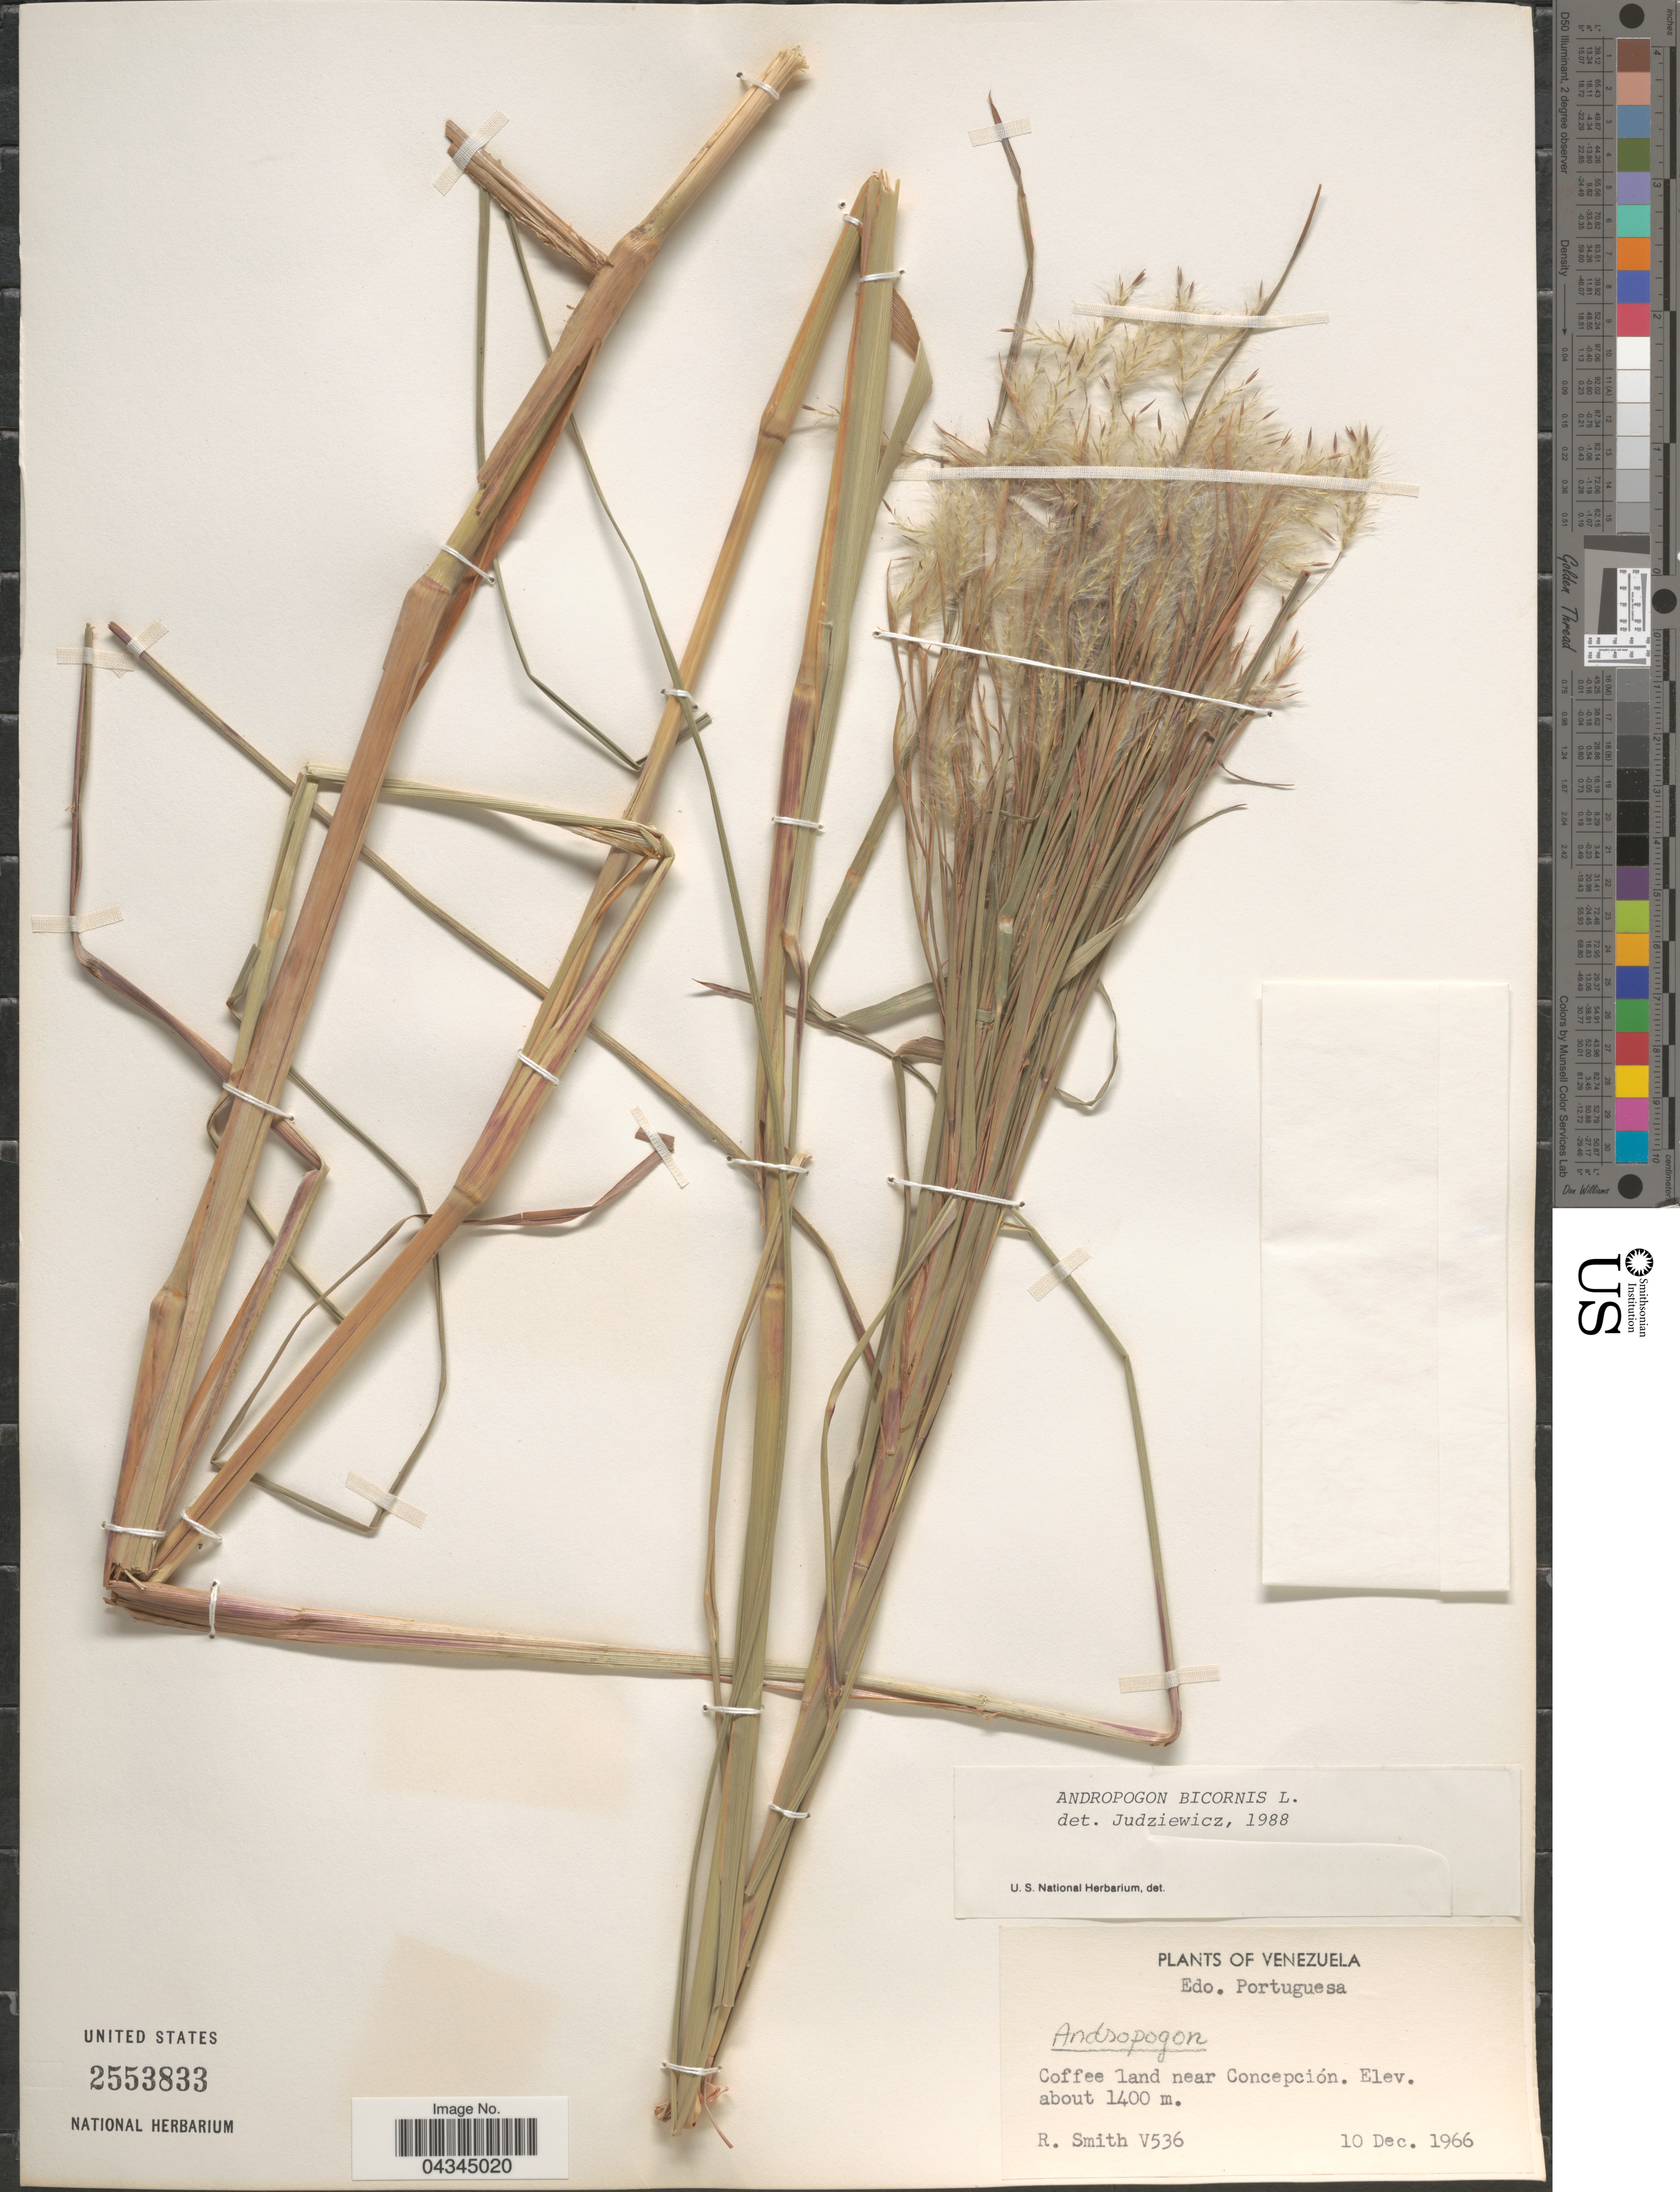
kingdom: Plantae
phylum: Tracheophyta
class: Liliopsida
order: Poales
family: Poaceae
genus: Andropogon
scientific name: Andropogon bicornis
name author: L.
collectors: R. Smith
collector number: V536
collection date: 1966-12-10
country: Venezuela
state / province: Portuguesa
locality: Coffee land near Concepción.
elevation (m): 1400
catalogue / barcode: US 2553833